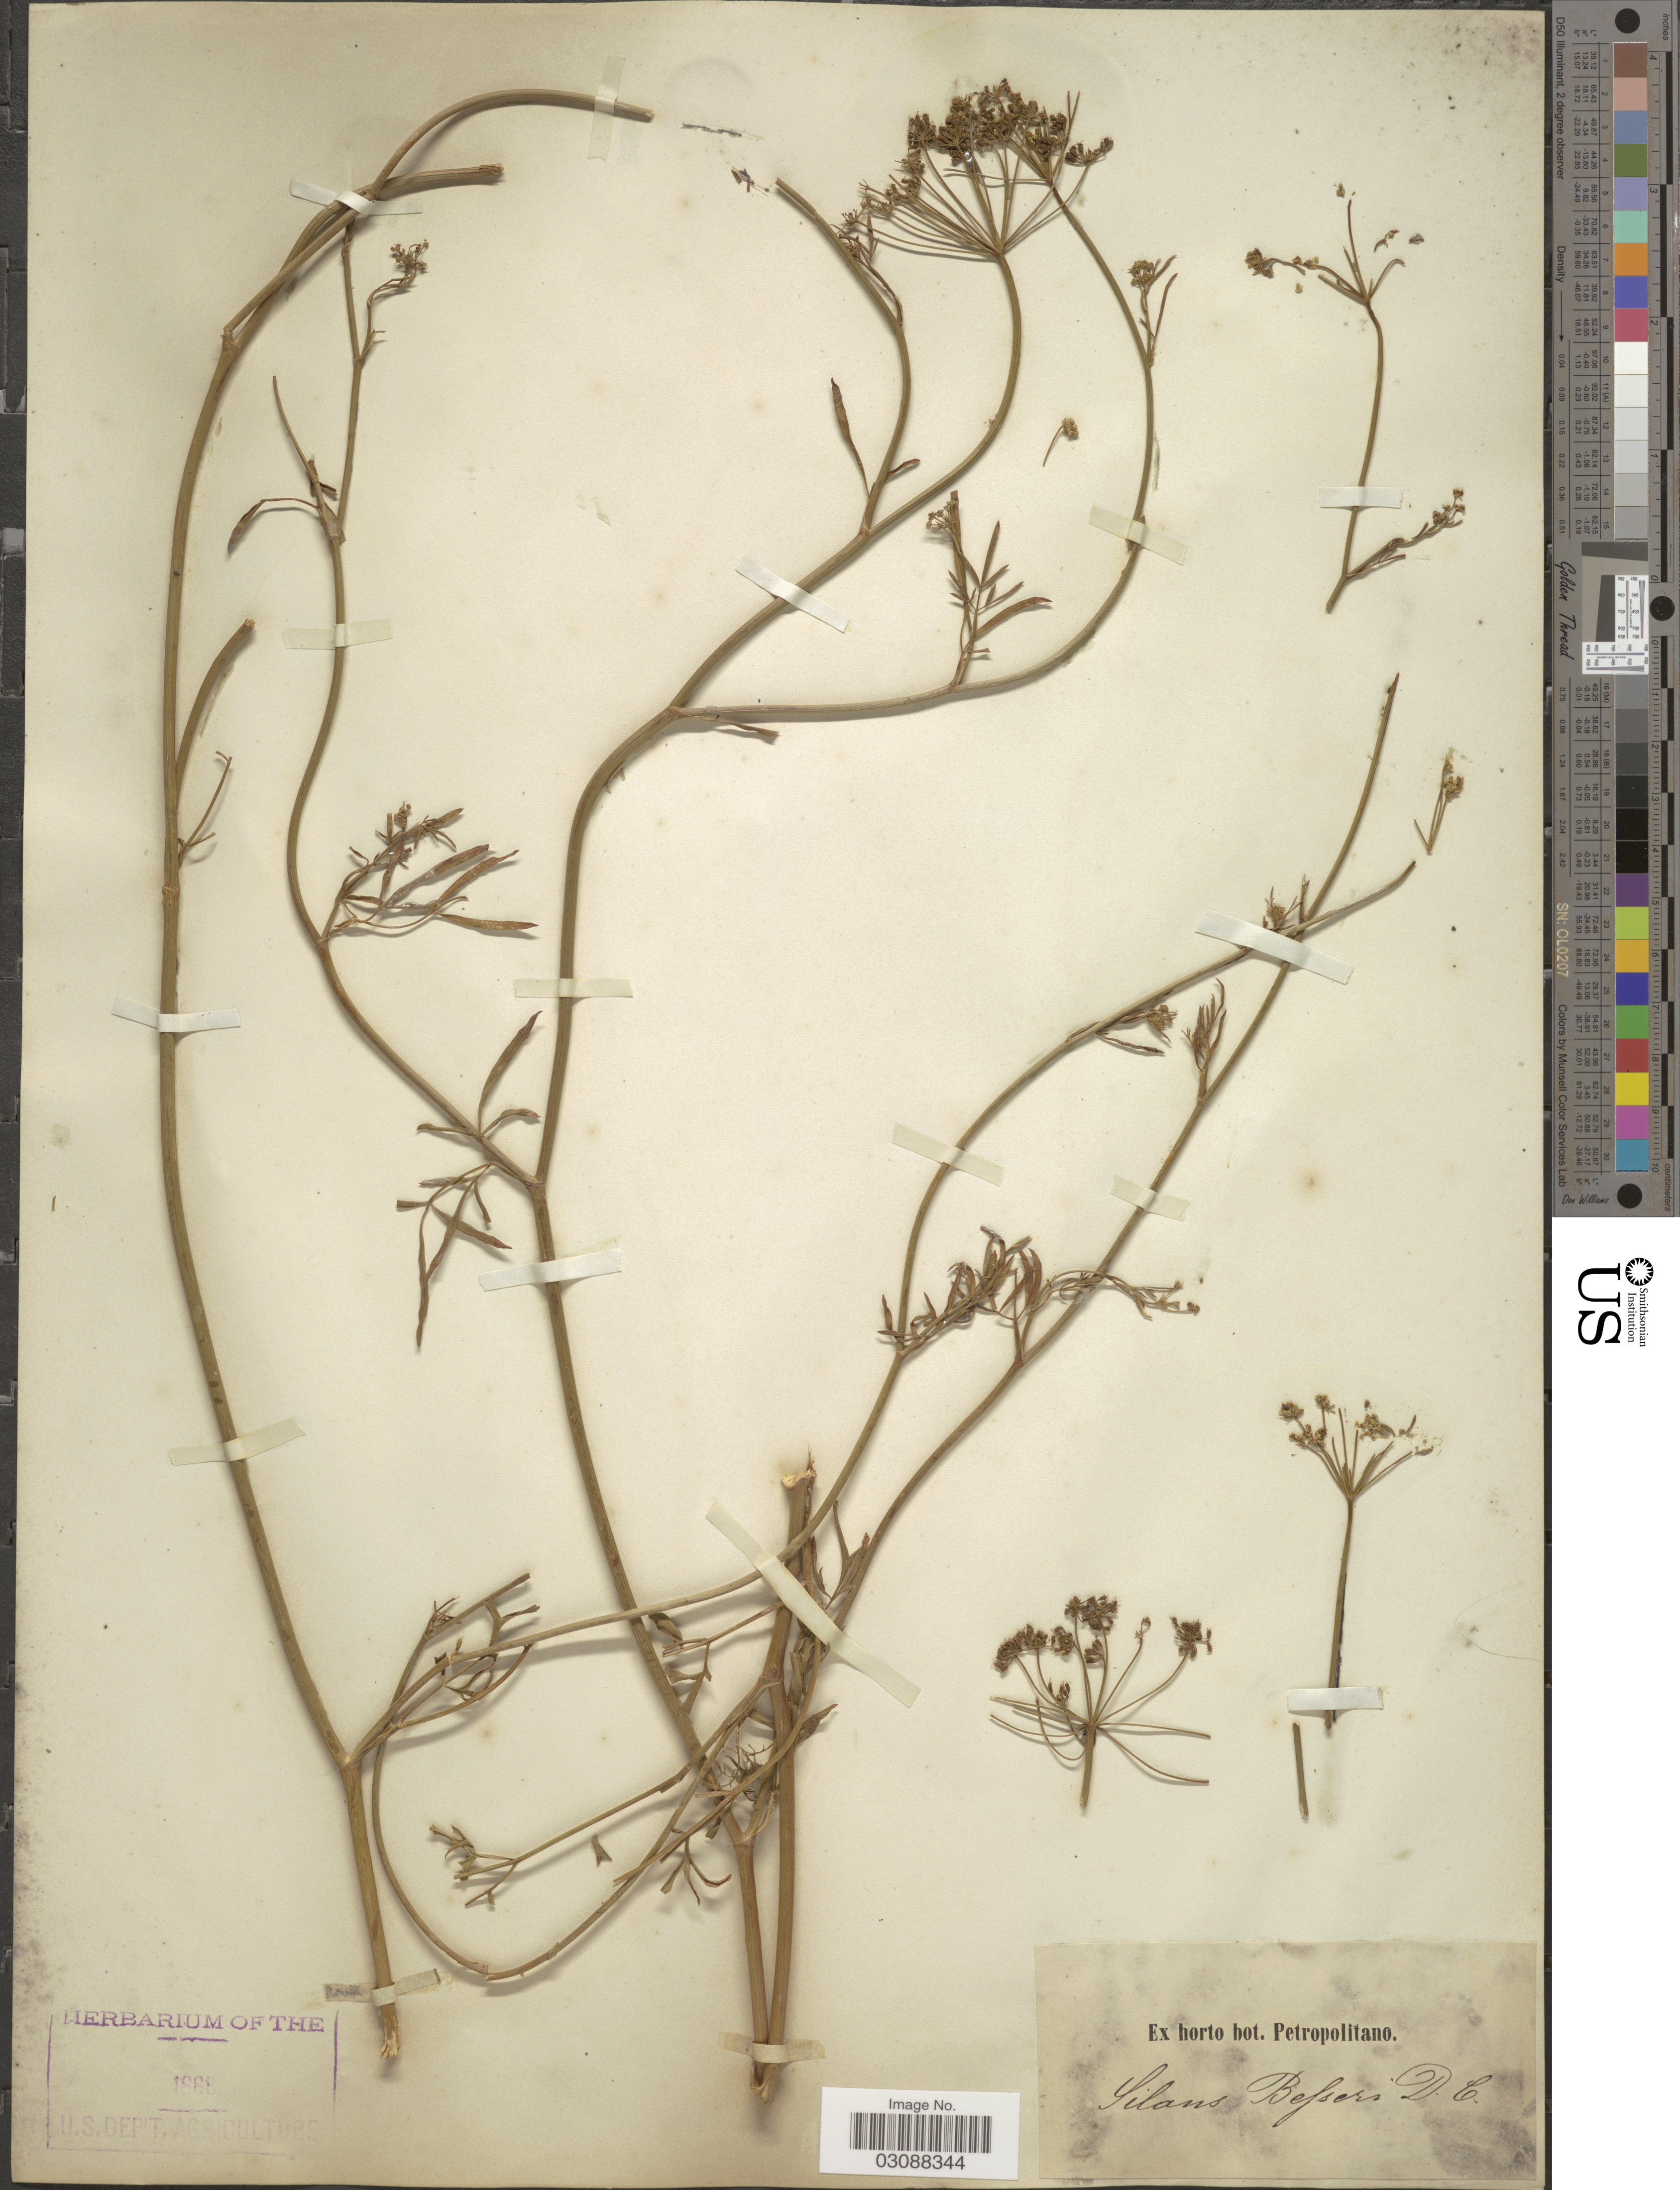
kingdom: Plantae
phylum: Tracheophyta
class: Magnoliopsida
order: Apiales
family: Apiaceae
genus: Silaus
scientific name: Silaus besseri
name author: DC.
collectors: ex Horto Bot. Petropolitano